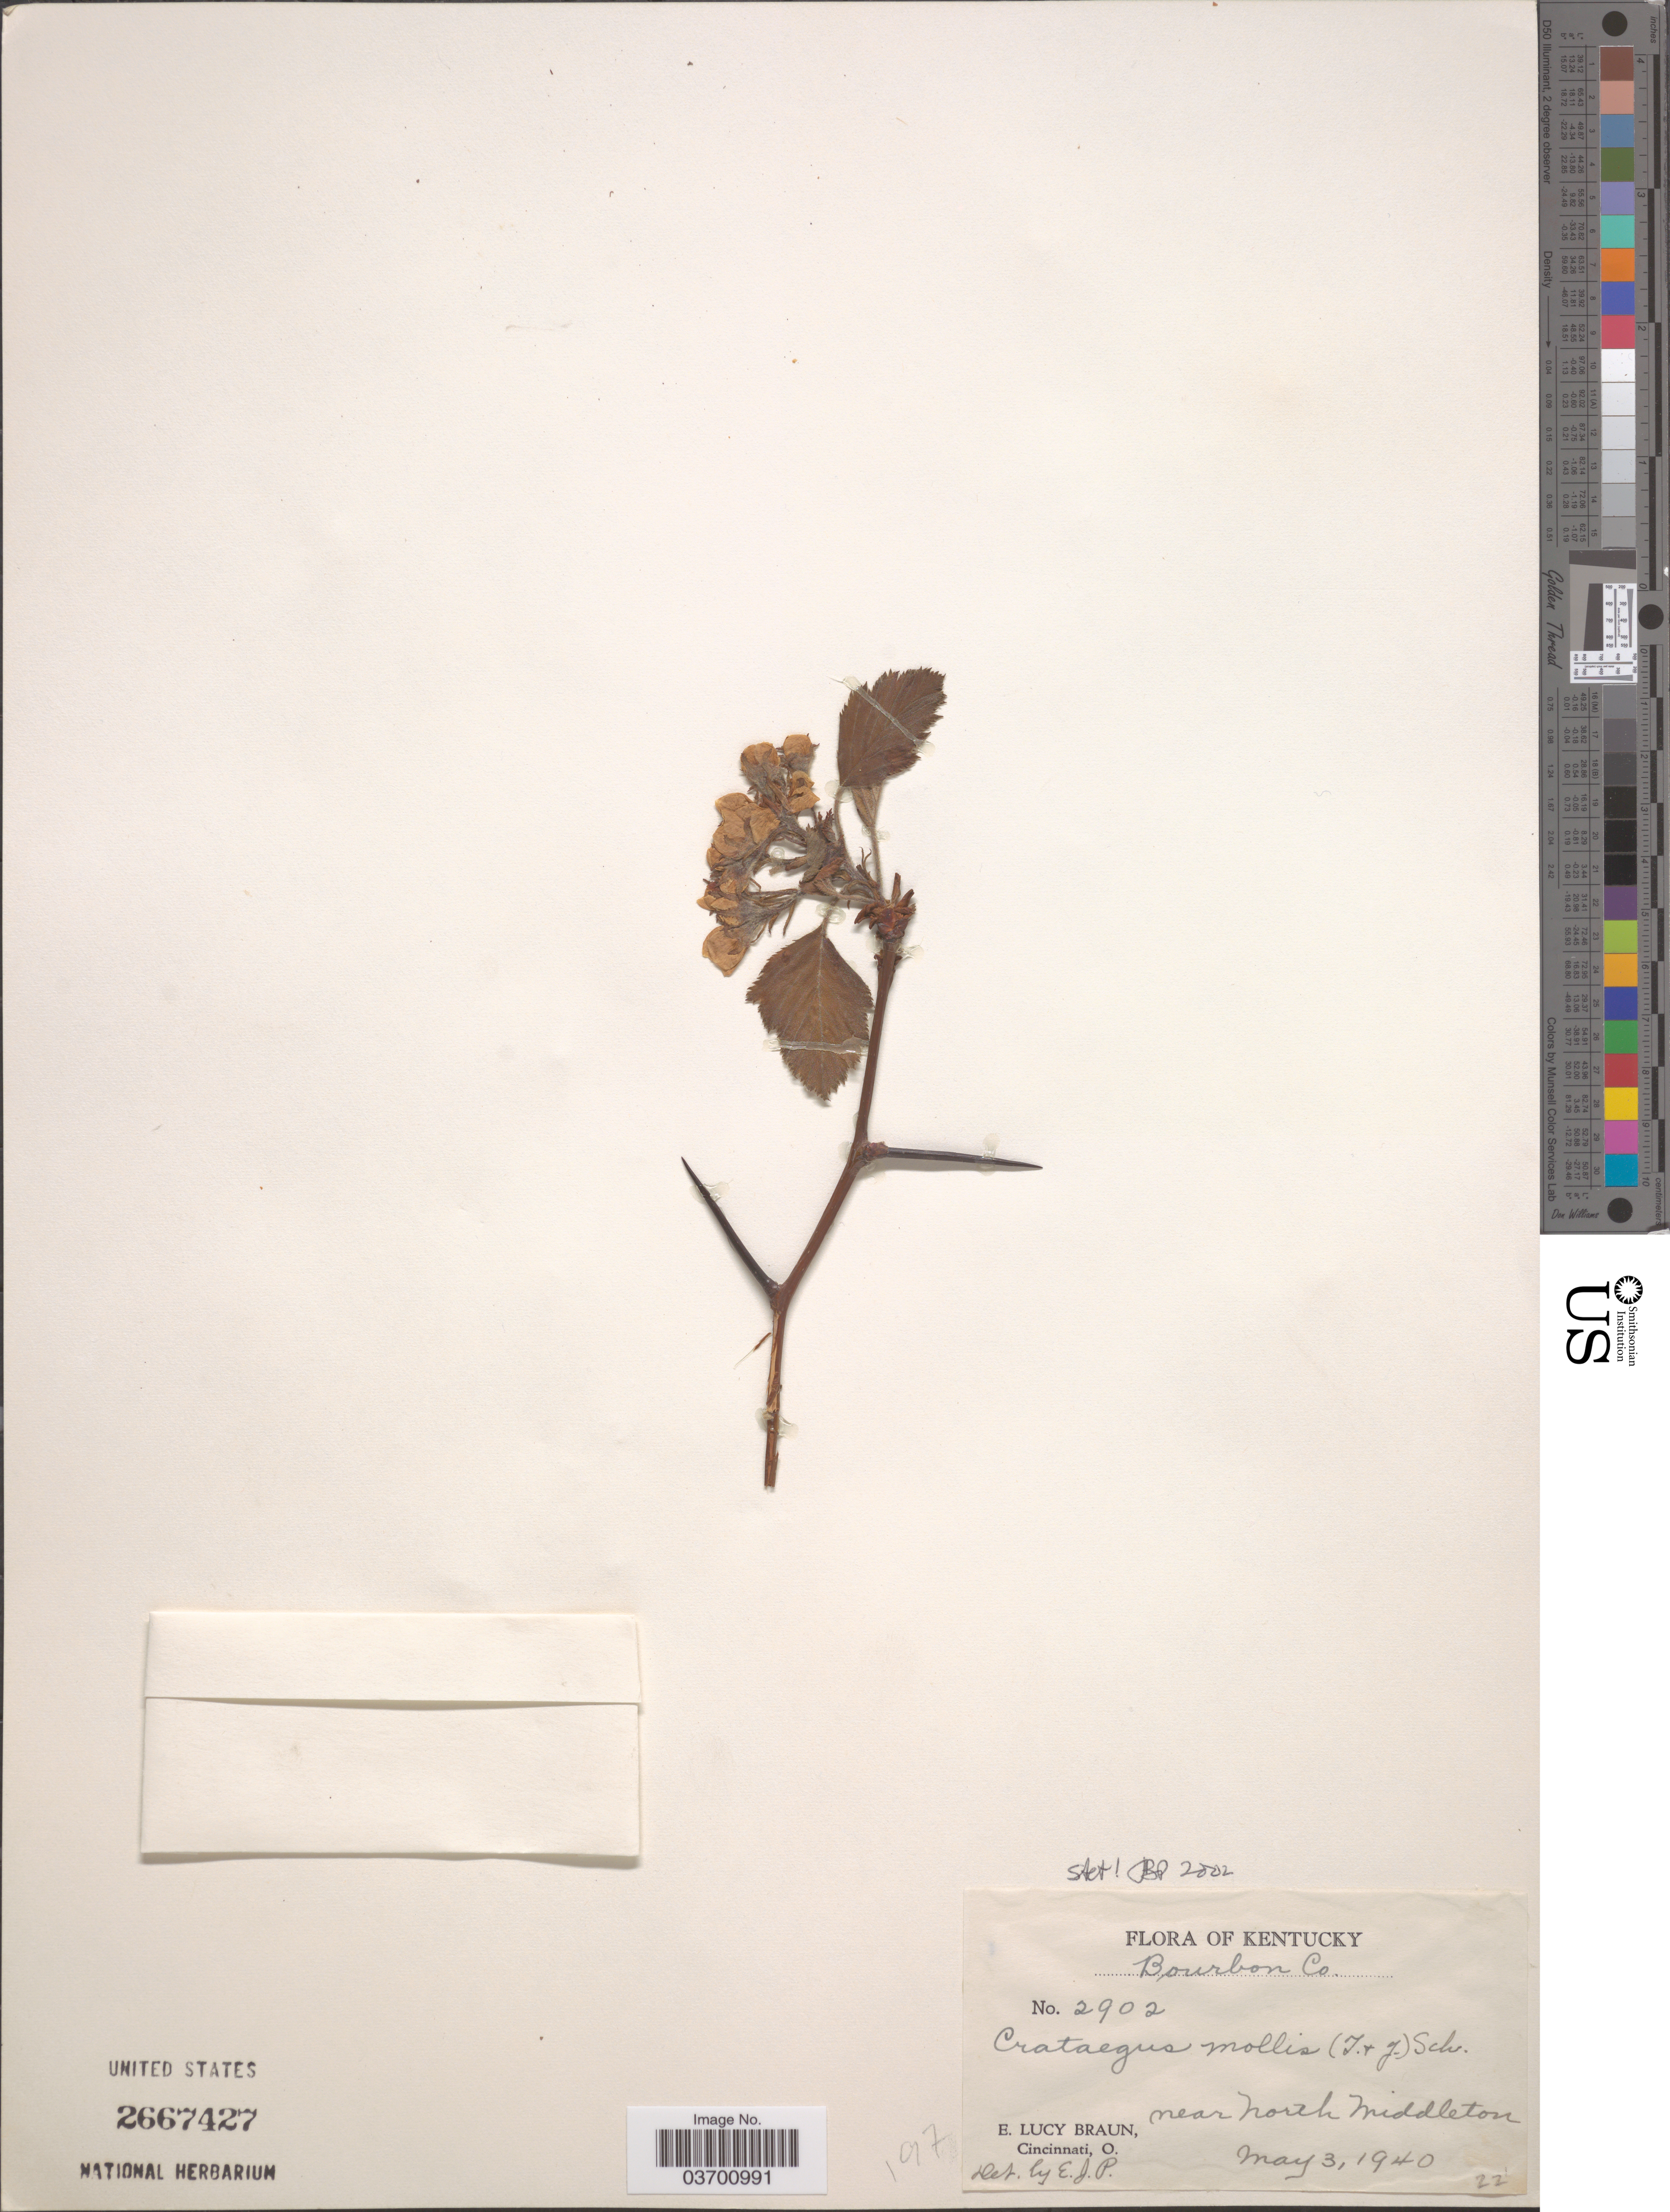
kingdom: Plantae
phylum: Tracheophyta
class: Magnoliopsida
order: Rosales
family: Rosaceae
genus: Crataegus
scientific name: Crataegus mollis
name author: (Torr. & A. Gray) Scheele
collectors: E. L. Braun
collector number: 2902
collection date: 1940-05-03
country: United States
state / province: Kentucky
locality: Bourbon Co. Near North Middleton.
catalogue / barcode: US 2667427